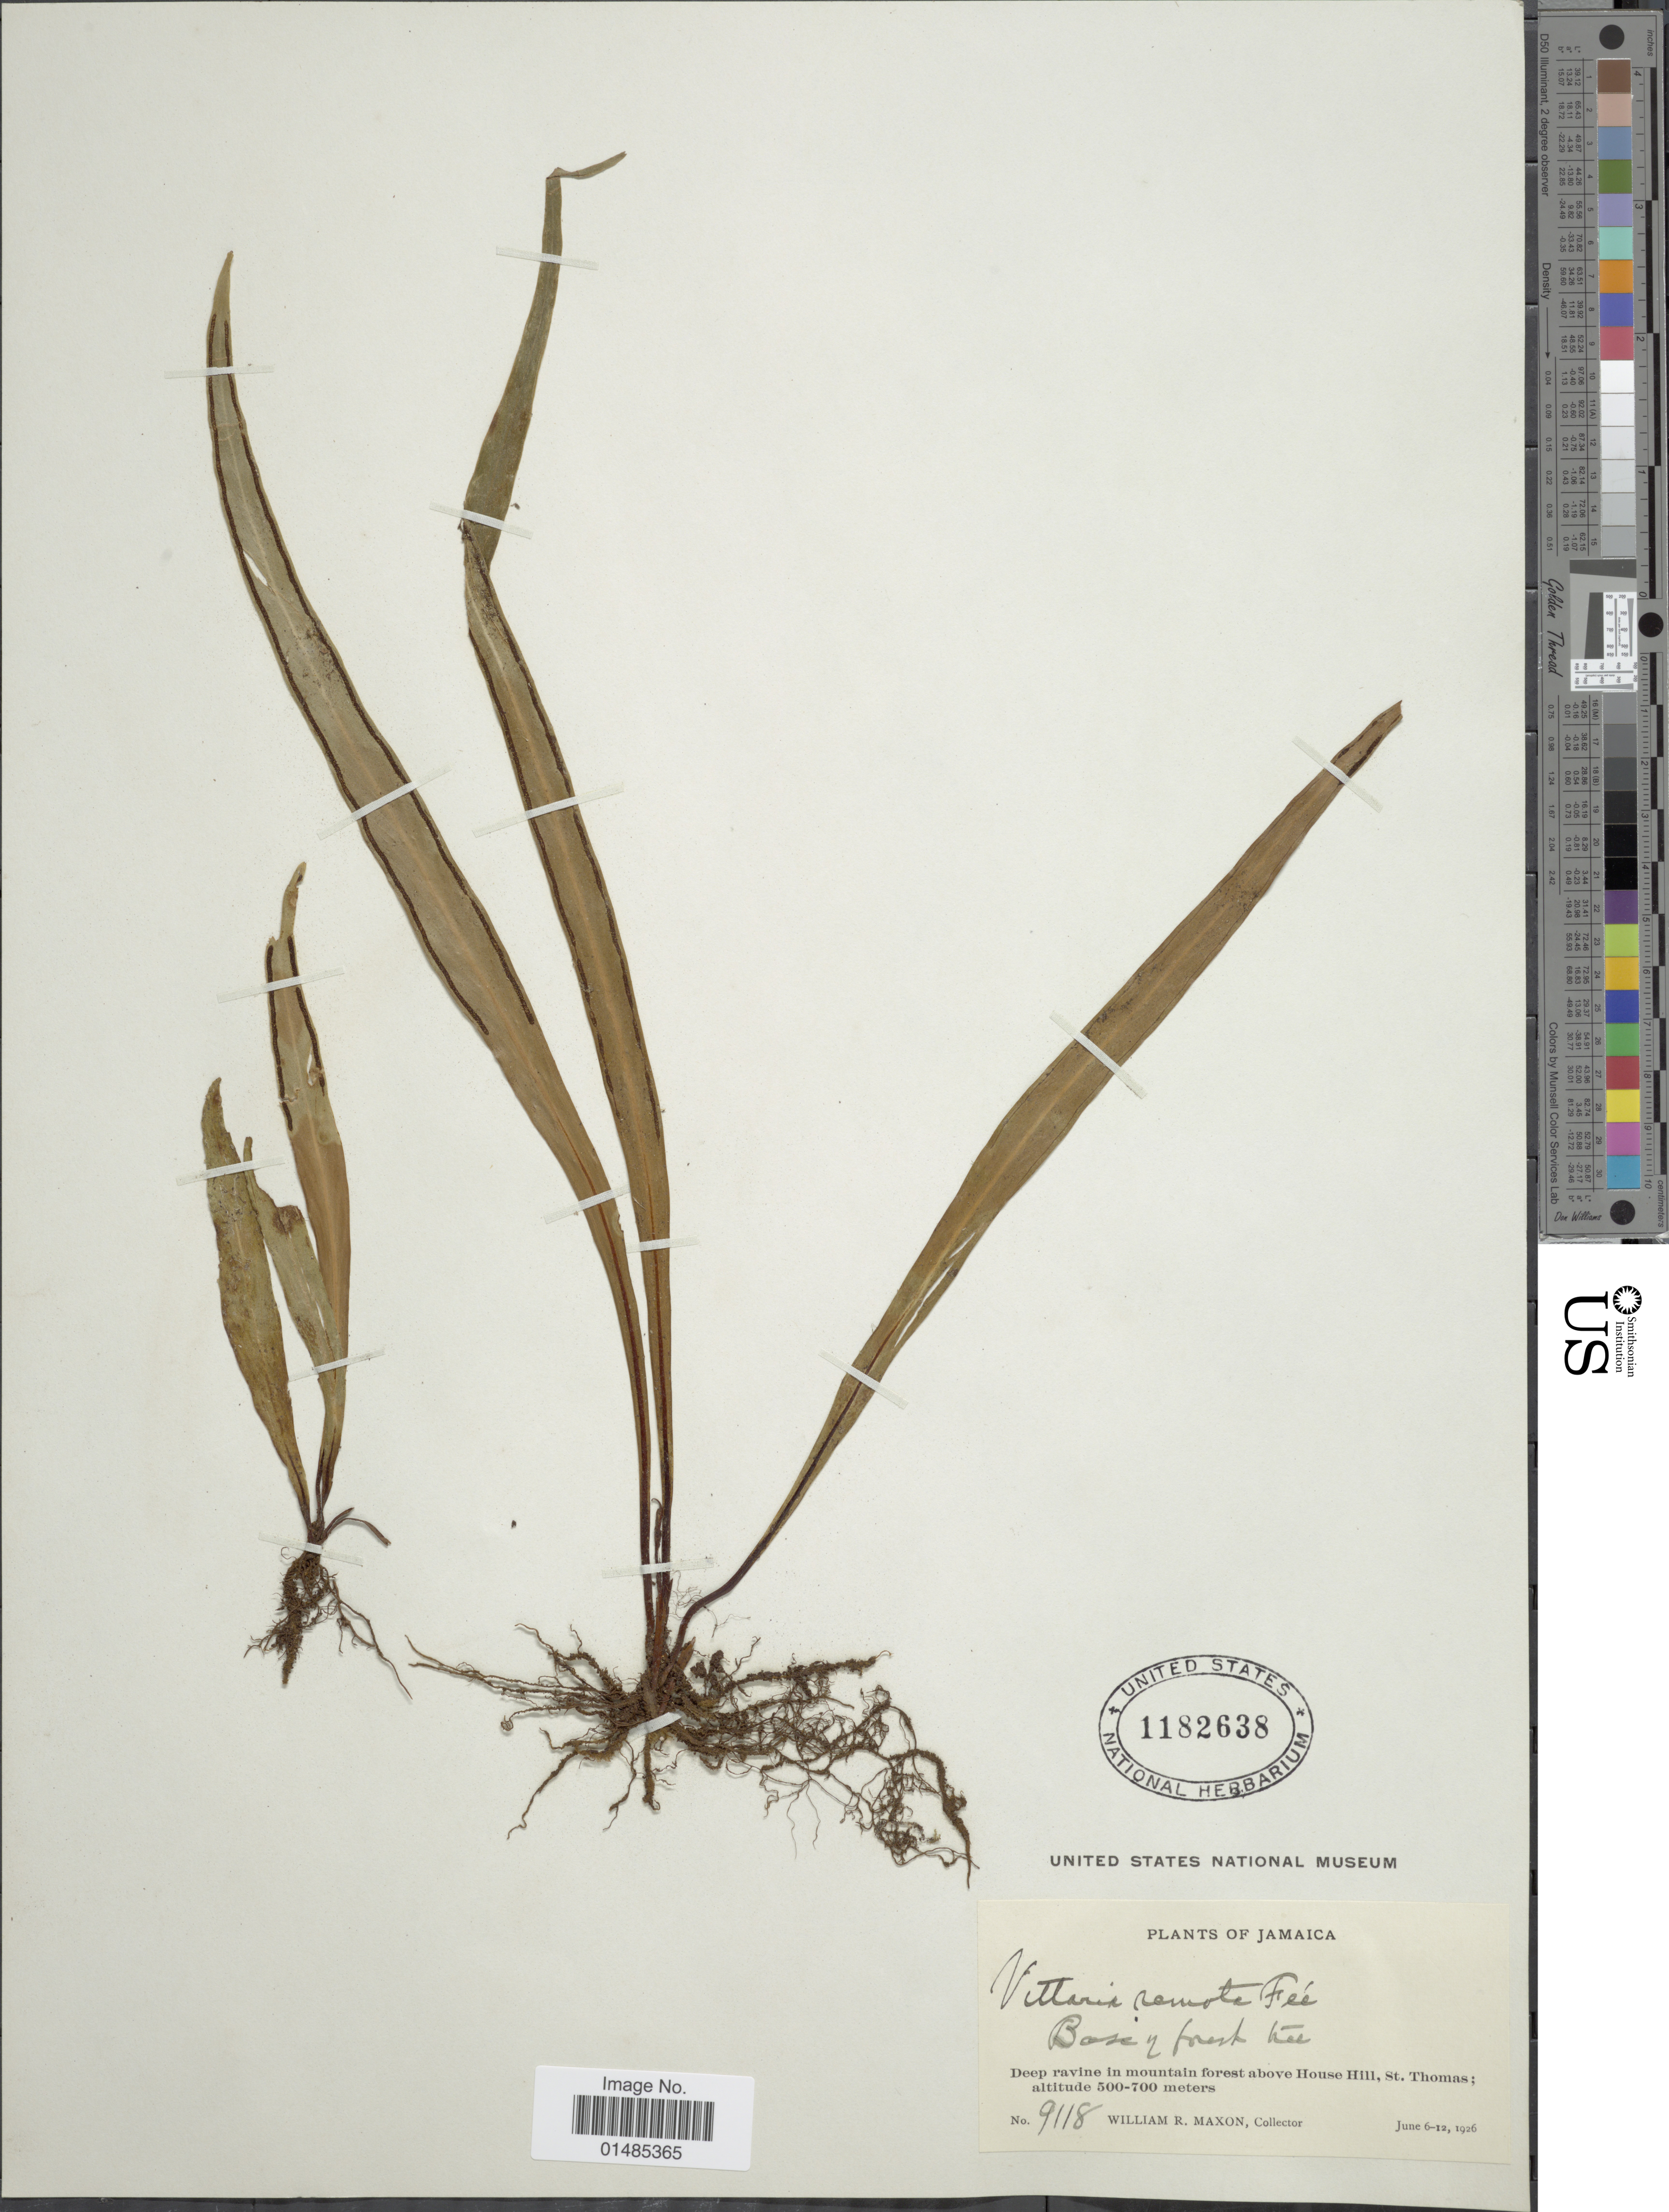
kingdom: Plantae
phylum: Tracheophyta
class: Polypodiopsida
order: Polypodiales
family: Pteridaceae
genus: Radiovittaria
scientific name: Radiovittaria remota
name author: (Fée) E.H. Crane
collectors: W. R. Maxon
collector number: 9118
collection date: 1926-06-06/1926-06-12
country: Jamaica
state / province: Saint Thomas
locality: Deep ravine in mountain forest above House Hill.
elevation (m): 500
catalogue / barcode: US 1182638